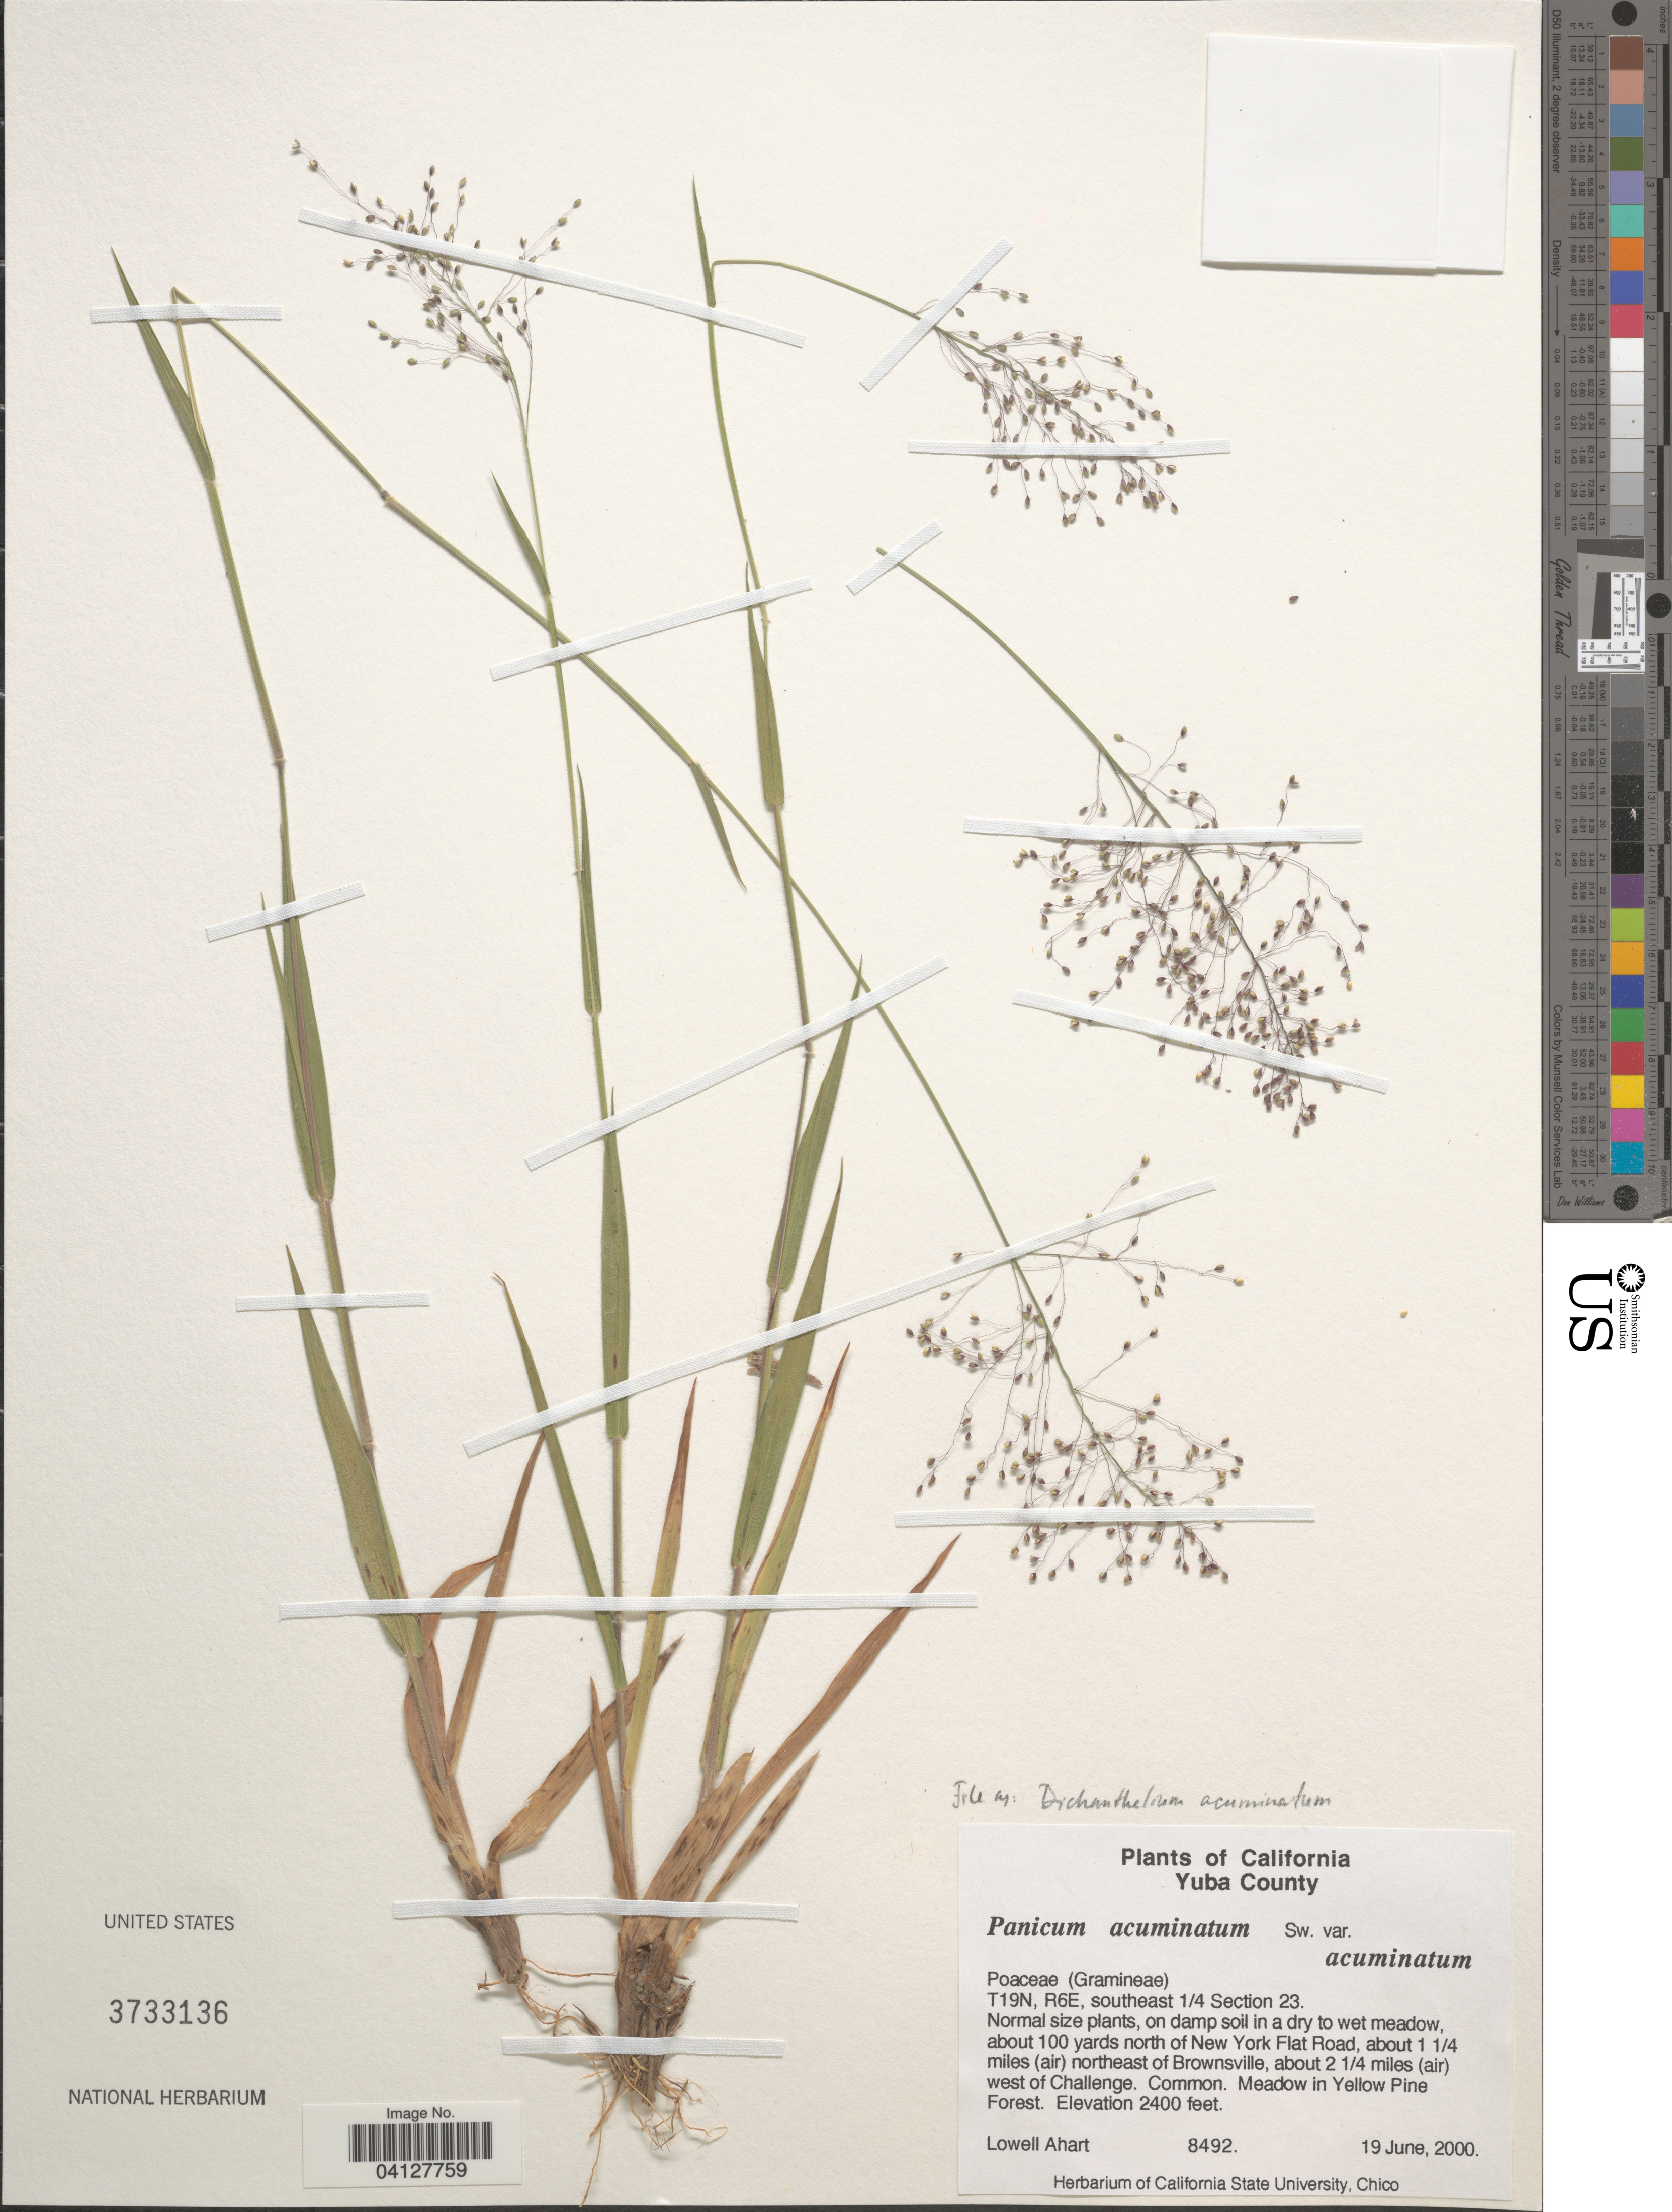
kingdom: Plantae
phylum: Tracheophyta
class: Liliopsida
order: Poales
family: Poaceae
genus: Panicum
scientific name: Panicum acuminatum var. acuminatum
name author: Sw.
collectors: L. Ahart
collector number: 8492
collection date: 2000-06-19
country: United States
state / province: California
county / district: Yuba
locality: Yuba County. T19N, R6E, southeast 1/4 Section 23. About 100 yards north of New York Flat Road, about 1 1/4 miles (air) northeast of Brownsville, about 2 1/4 miles (air) west of Challenge. Meadow in Yellow Pine Forest.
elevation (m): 732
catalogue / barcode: US 3733136